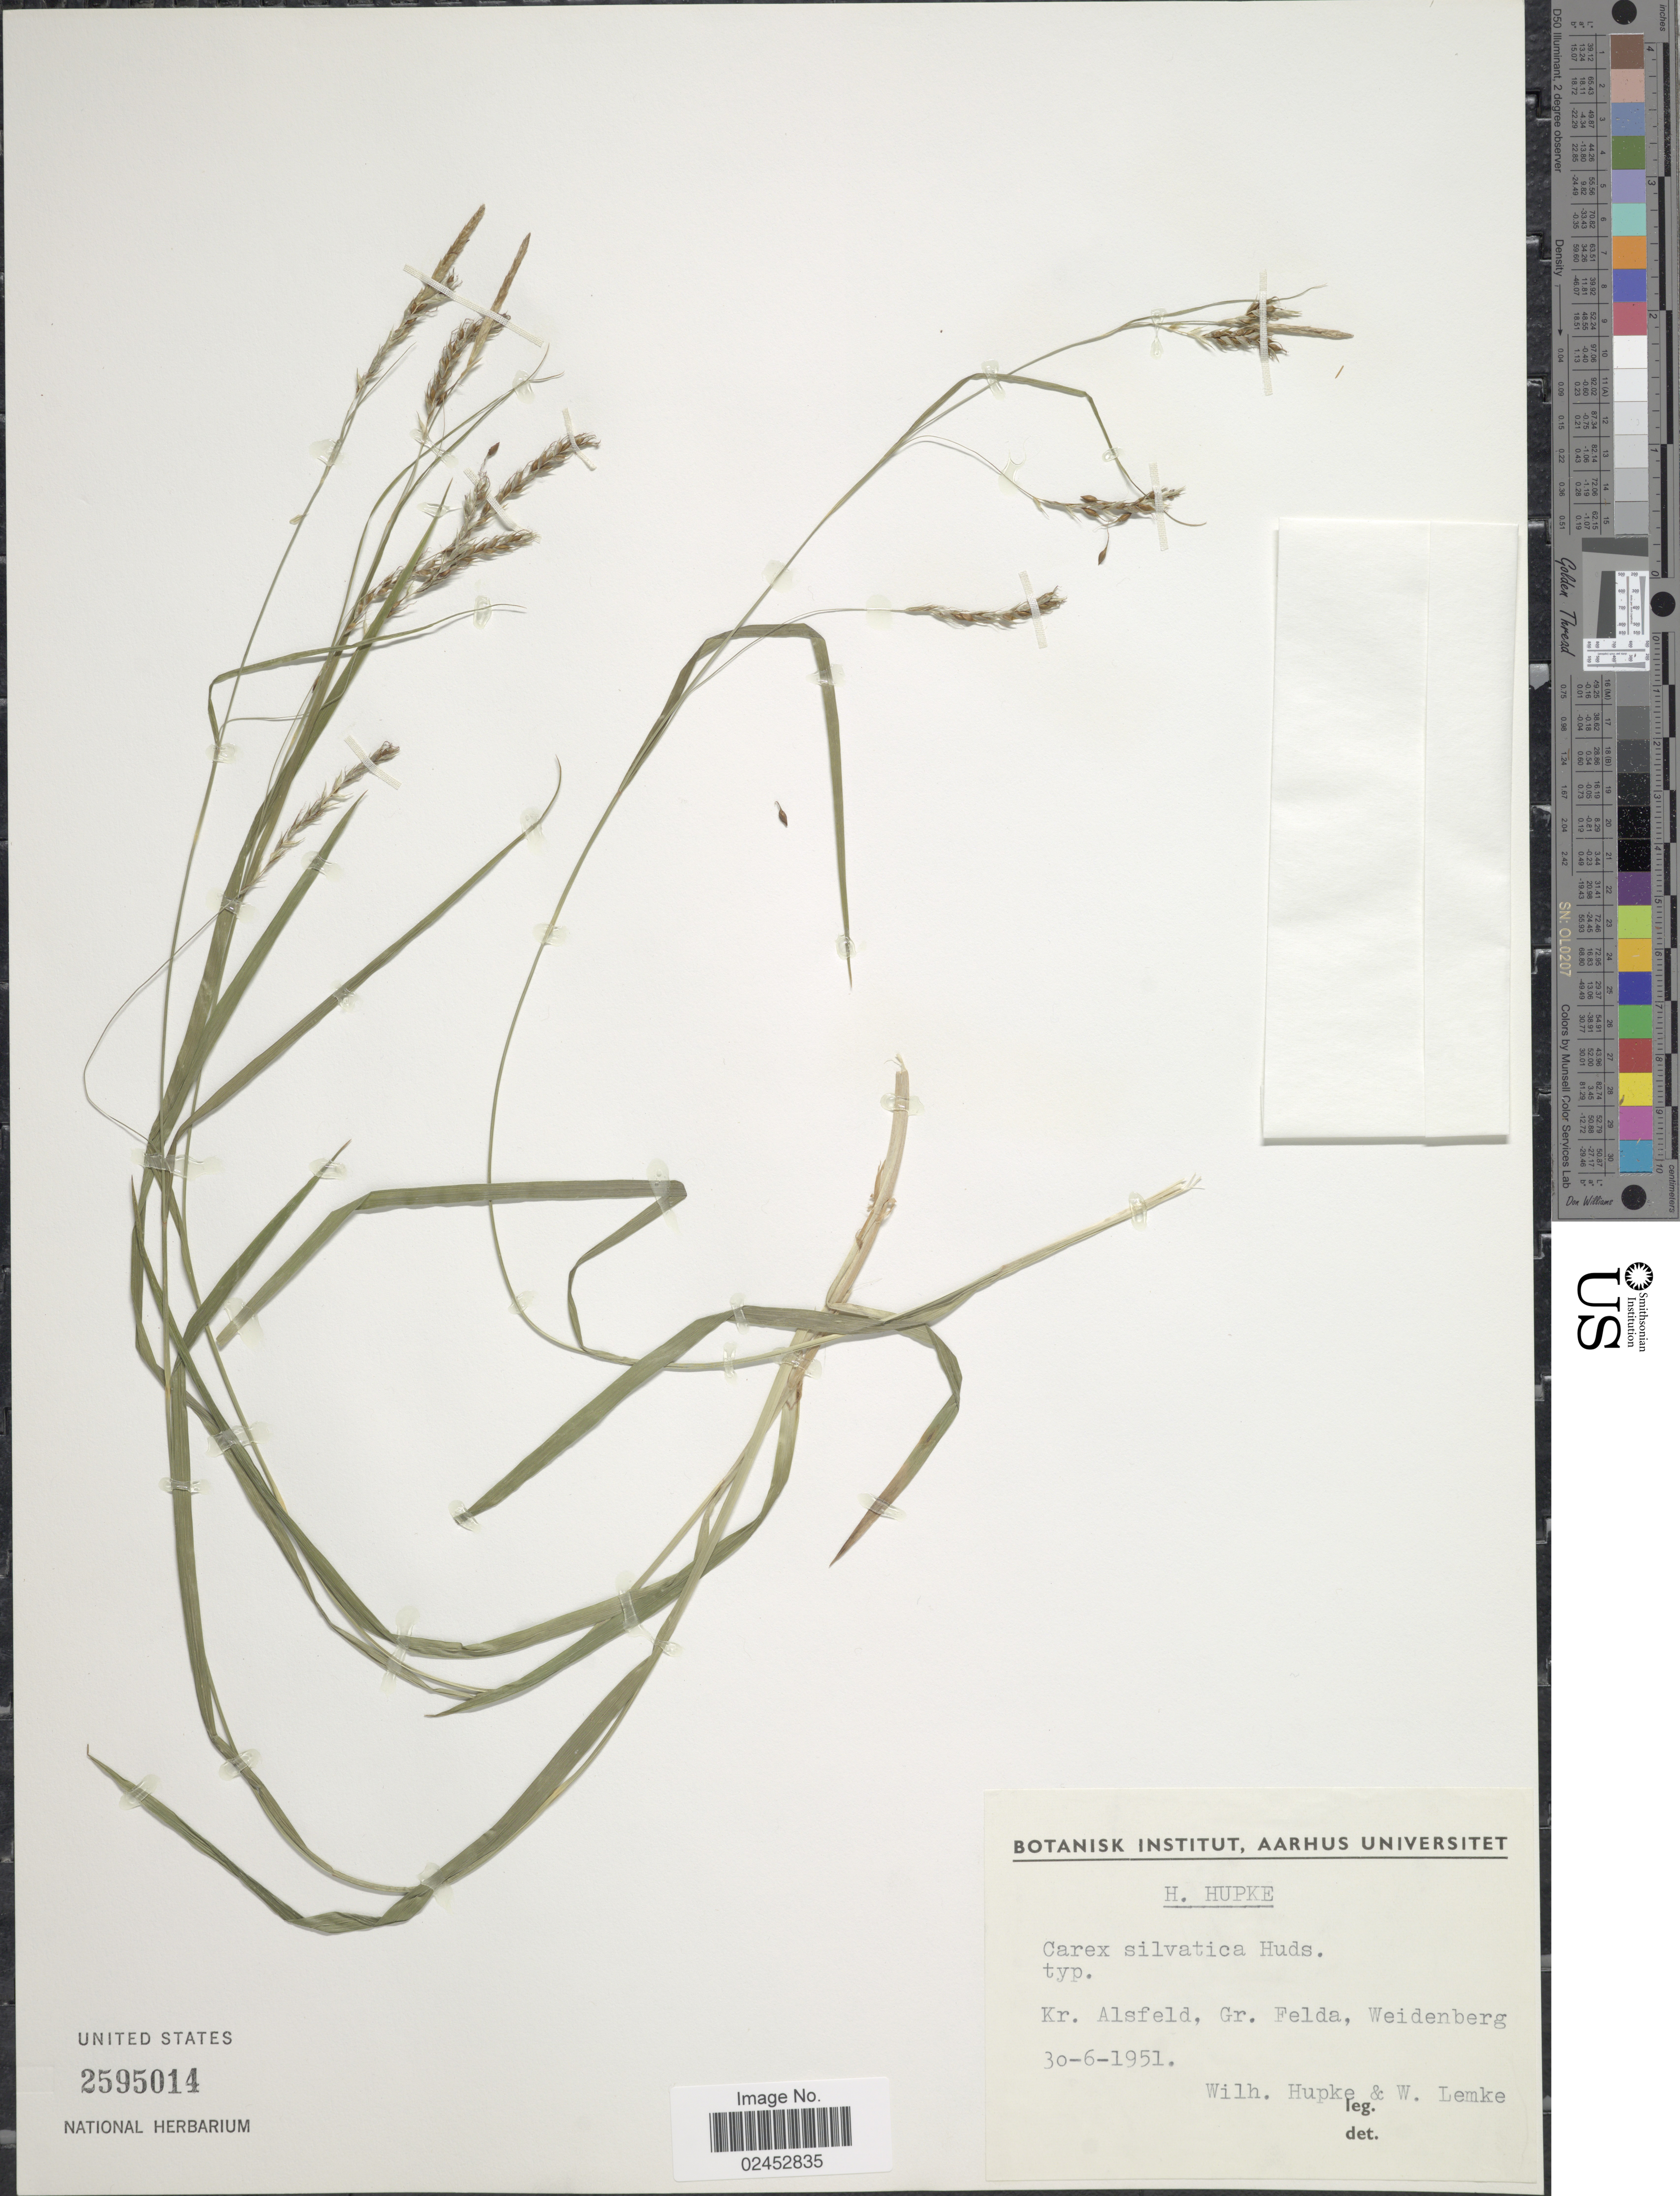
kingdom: Plantae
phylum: Tracheophyta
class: Liliopsida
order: Poales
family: Cyperaceae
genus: Carex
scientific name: Carex sylvatica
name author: Huds.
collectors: W. Hupke & W. Lemke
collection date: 1951-06-30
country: Germany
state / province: Bayern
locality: Kr. Alsfeld, Gr. Felda, Weidenberg.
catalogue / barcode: US 2595014